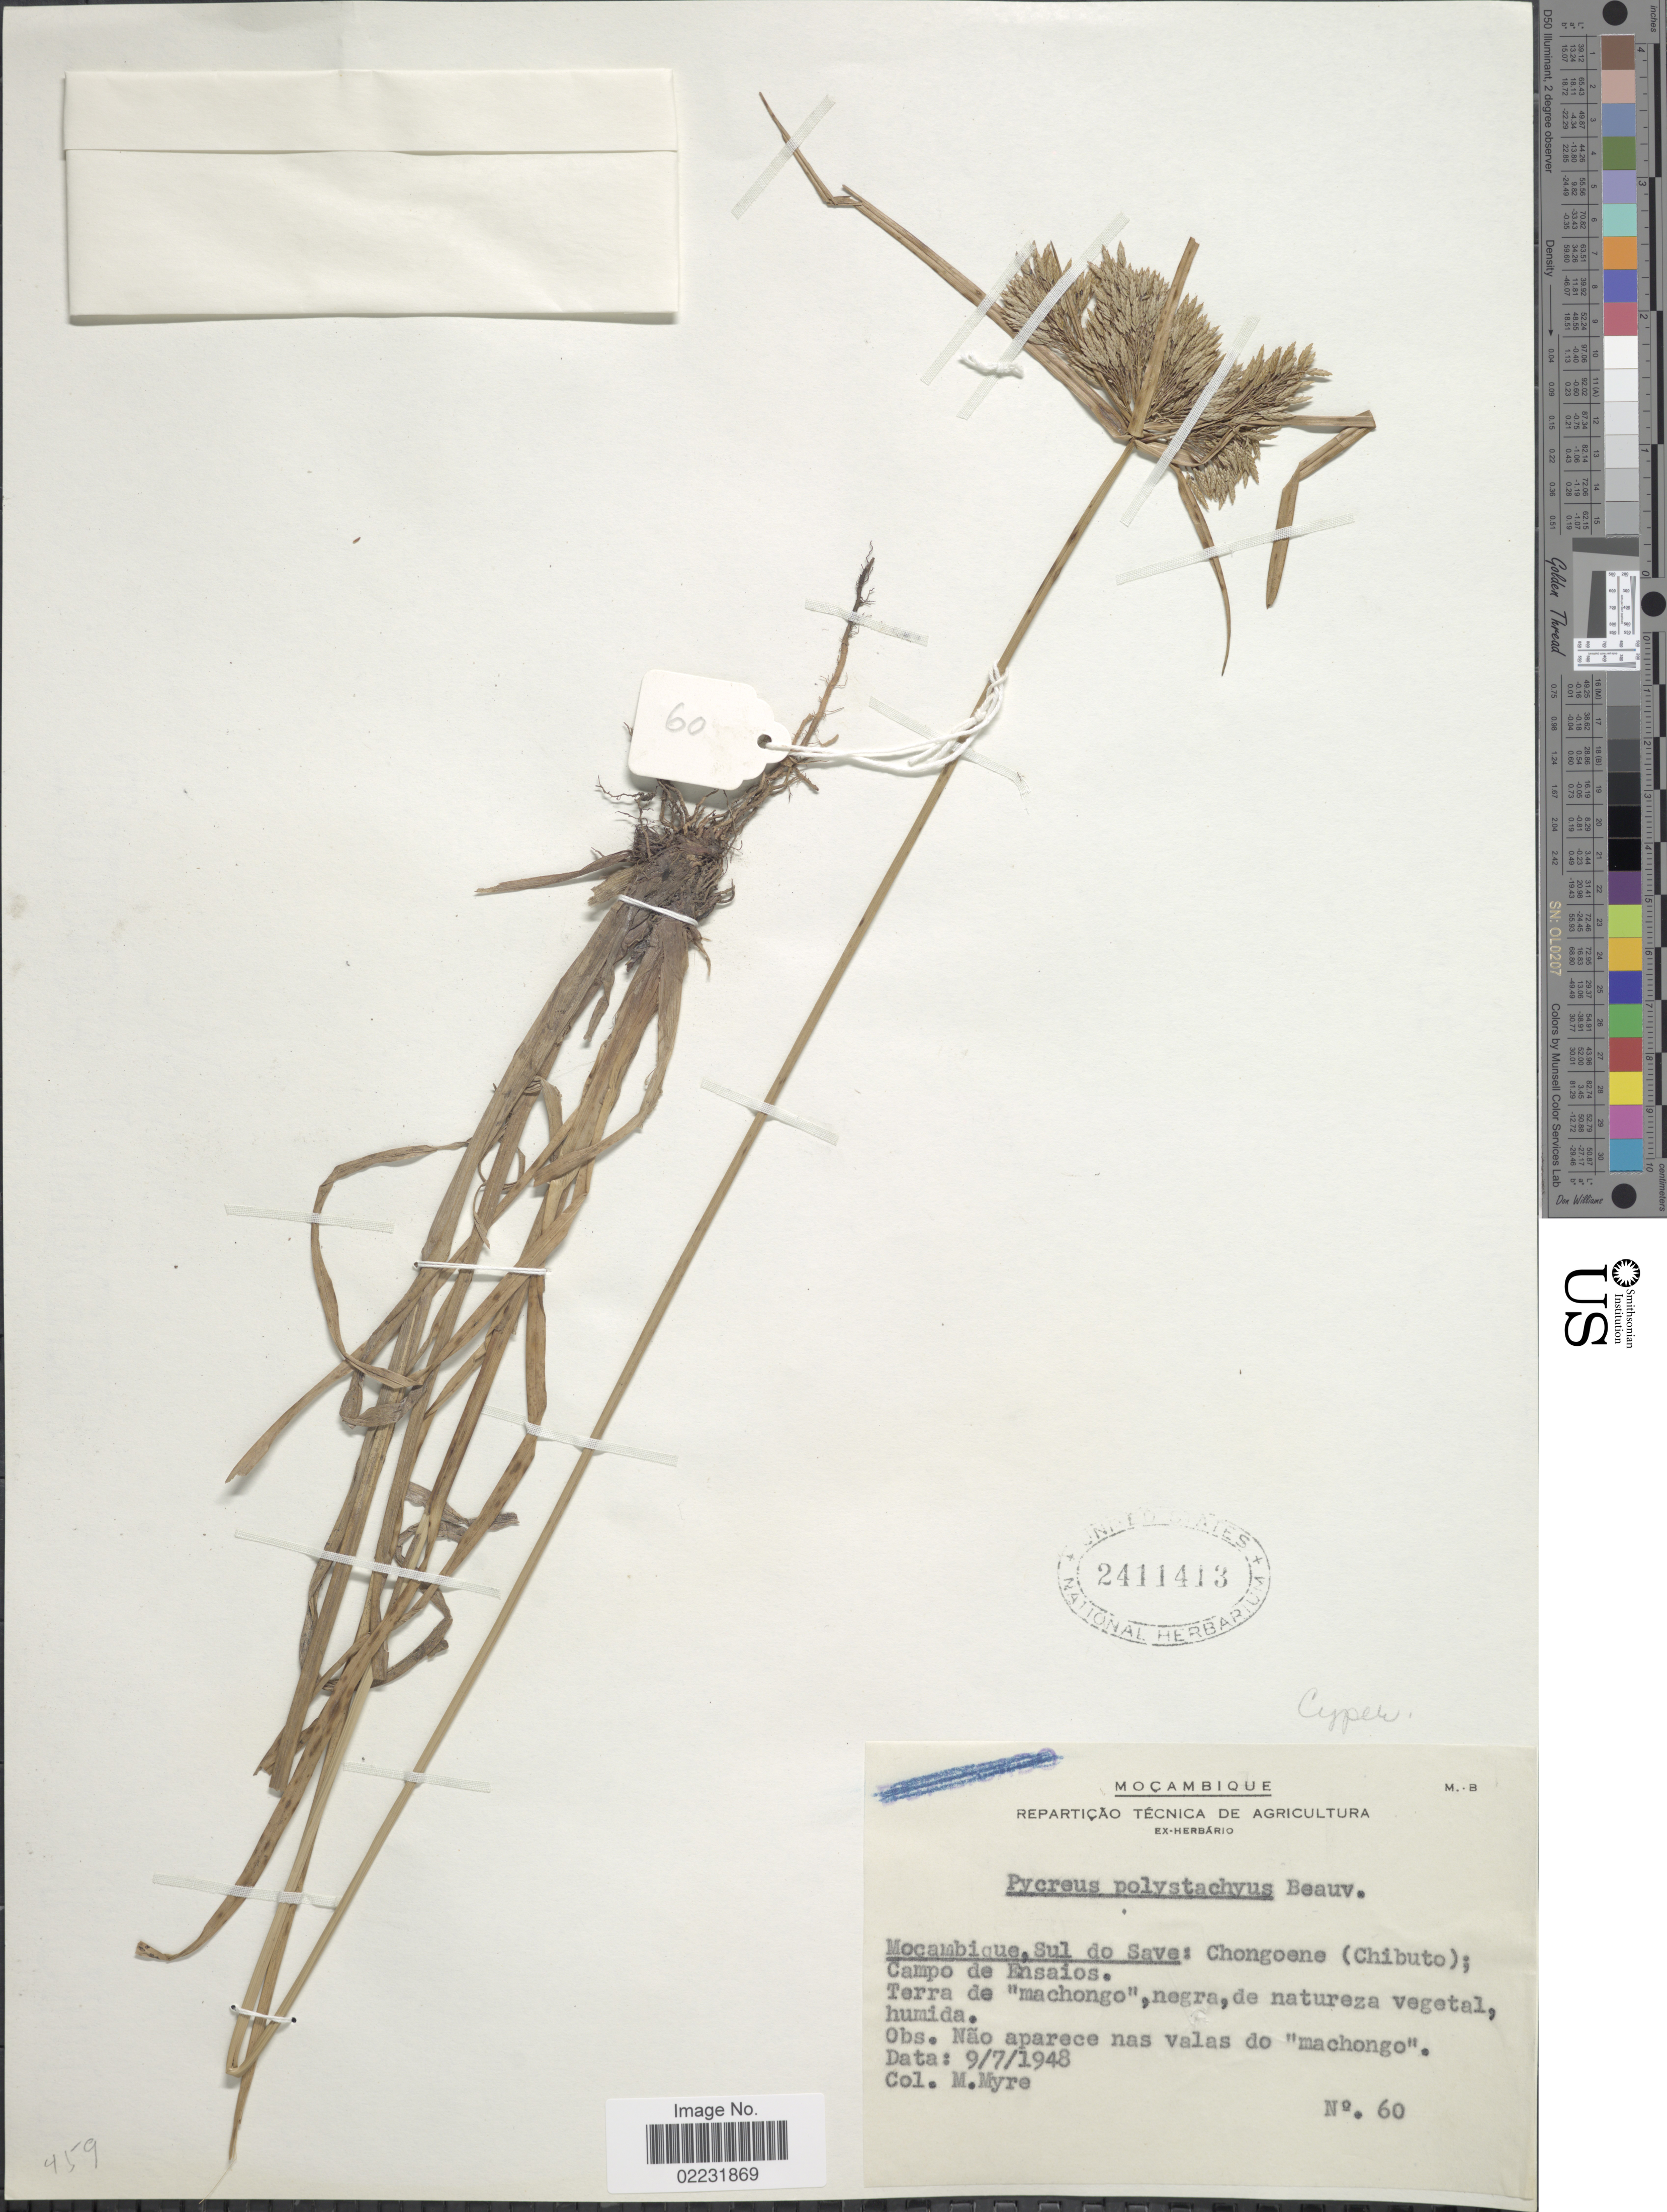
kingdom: Plantae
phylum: Tracheophyta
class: Liliopsida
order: Poales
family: Cyperaceae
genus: Cyperus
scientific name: Cyperus polystachyos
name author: Rottb.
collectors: Myre, M.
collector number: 60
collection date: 1948-07-09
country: Mozambique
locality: Mocambique, Sul do Save: Chongoene (Chibuto): Campo de Ensaios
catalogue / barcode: US 2411413